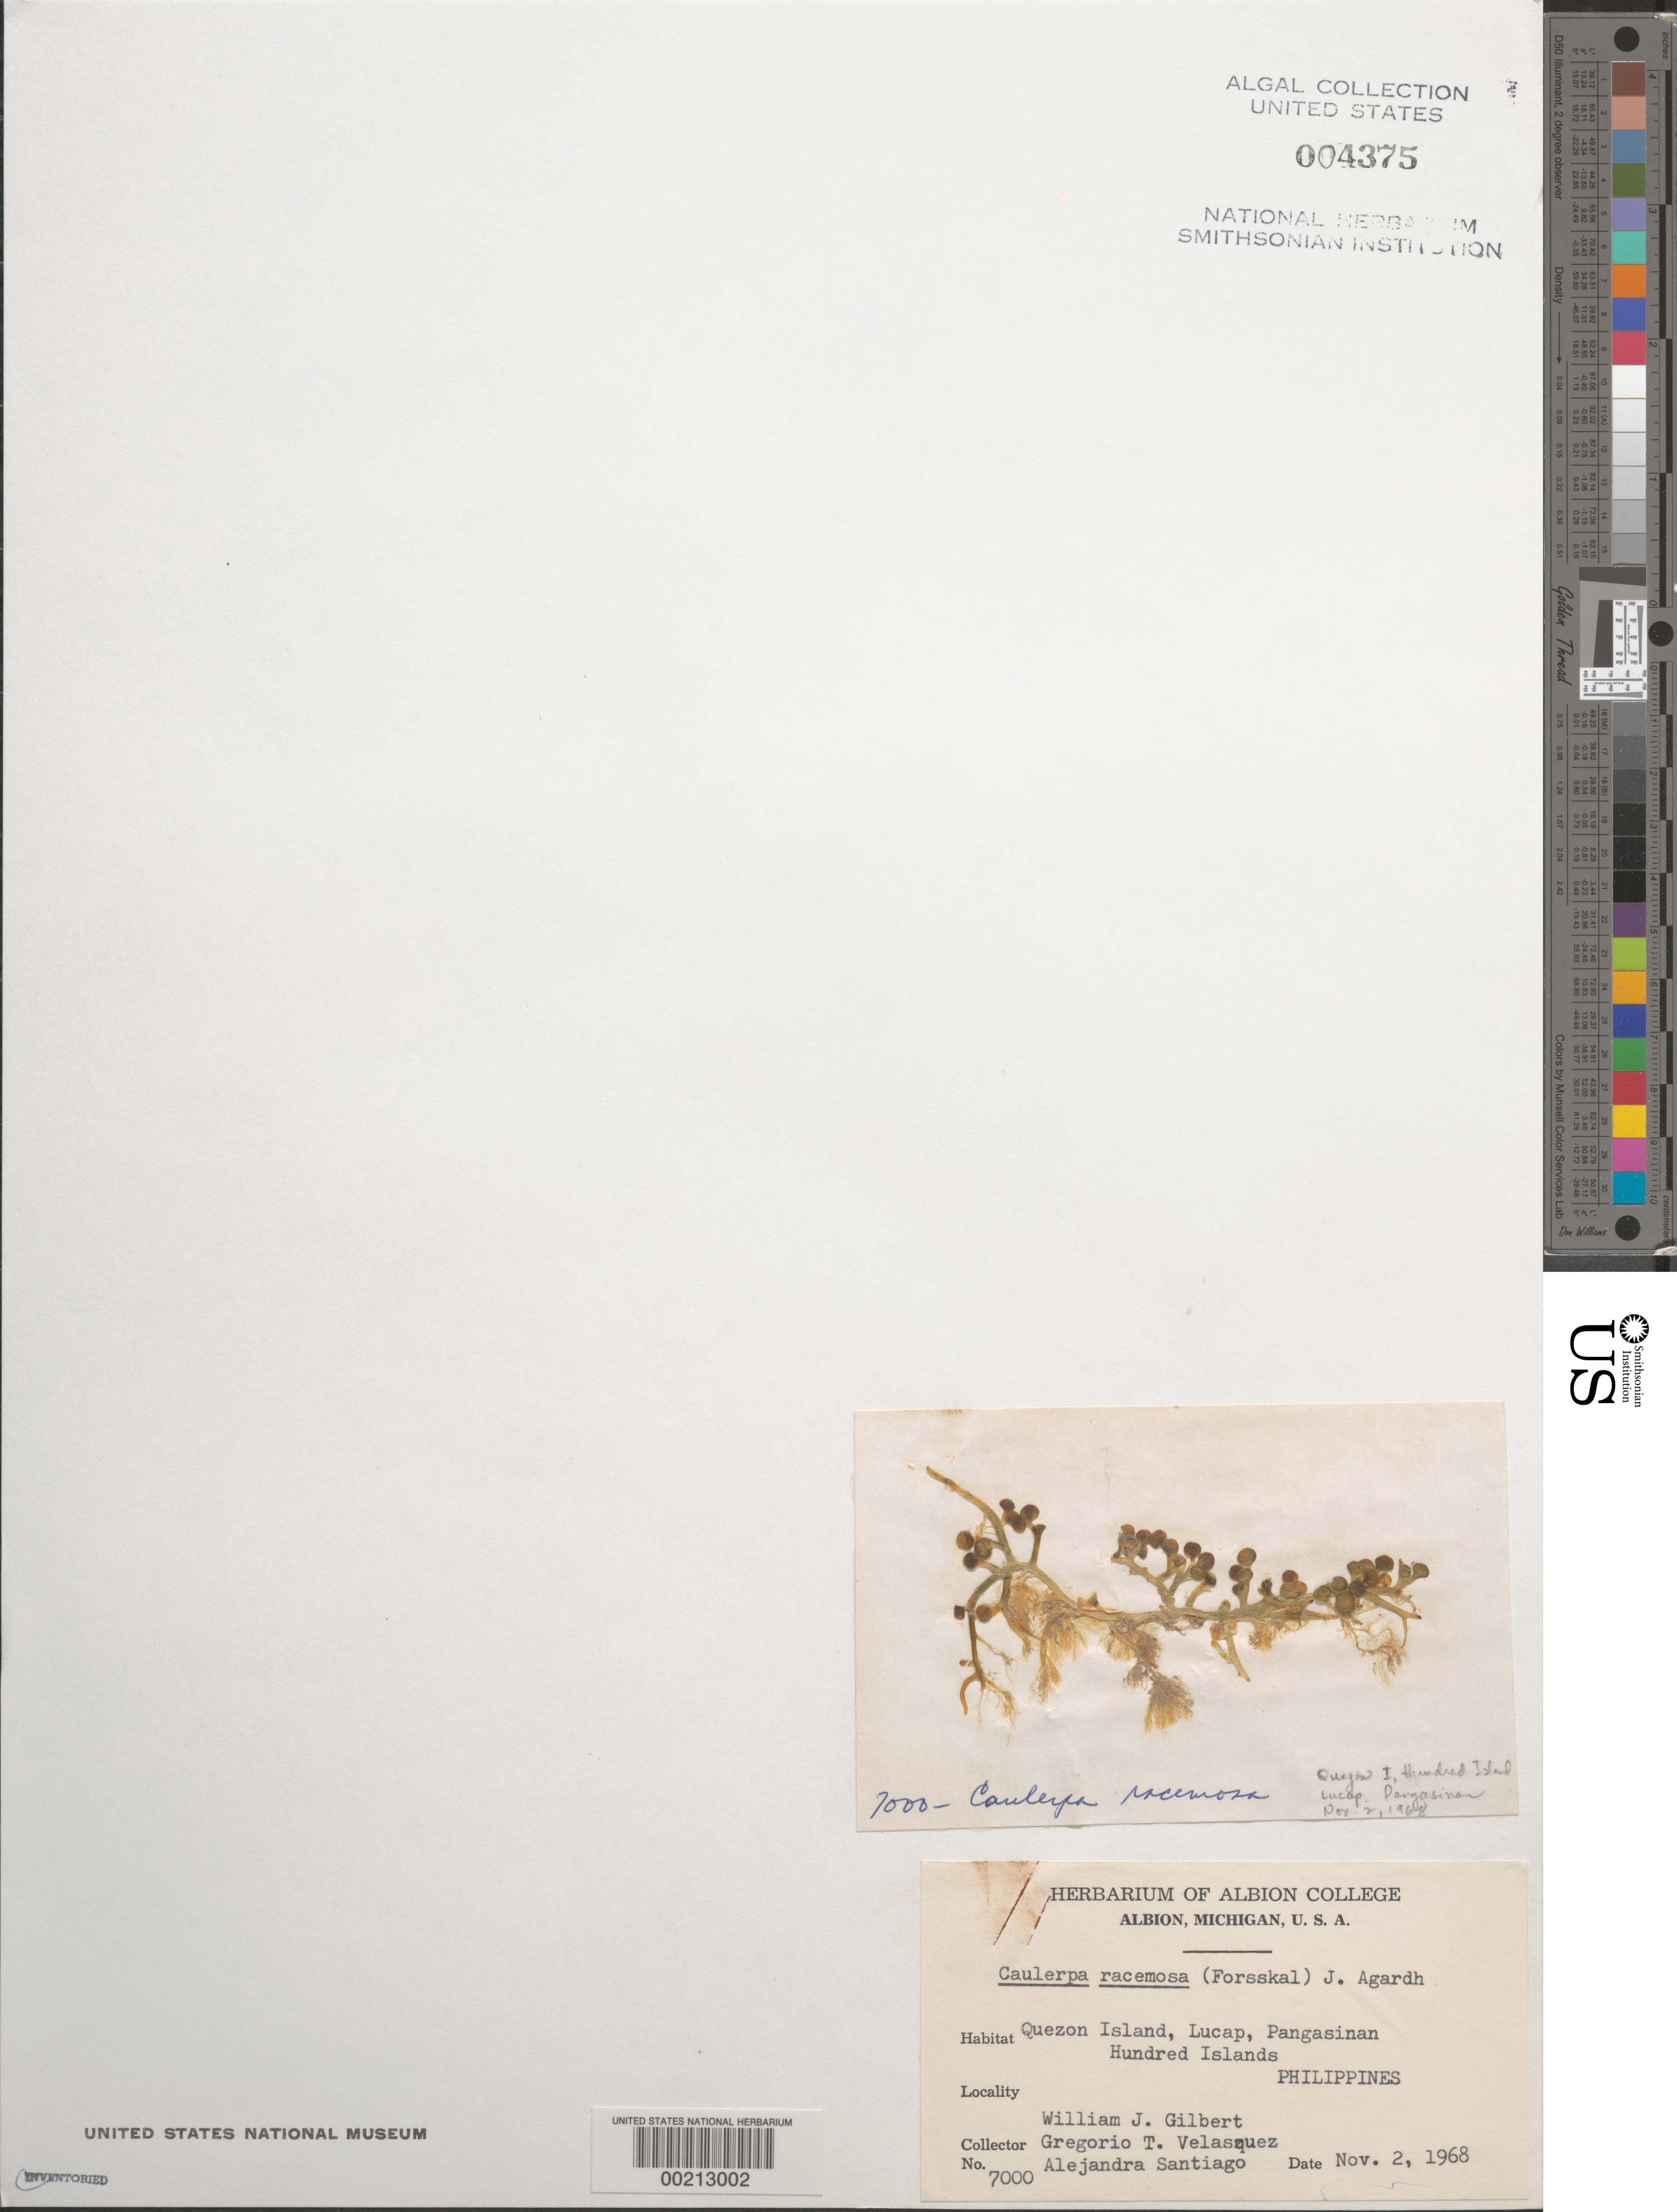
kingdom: Plantae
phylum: Chlorophyta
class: Ulvophyceae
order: Bryopsidales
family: Caulerpaceae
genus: Caulerpa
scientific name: Caulerpa racemosa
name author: (Forssk.) J. Agardh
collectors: W. J. Gilbert, G. Velasquez & A. Santiago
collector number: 7000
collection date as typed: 02 Nov 1968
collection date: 1968-11-02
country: Philippines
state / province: Ilocos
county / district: Pangasinan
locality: Lucap, quezon island, hundred islands, pangasinan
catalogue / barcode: US 4375